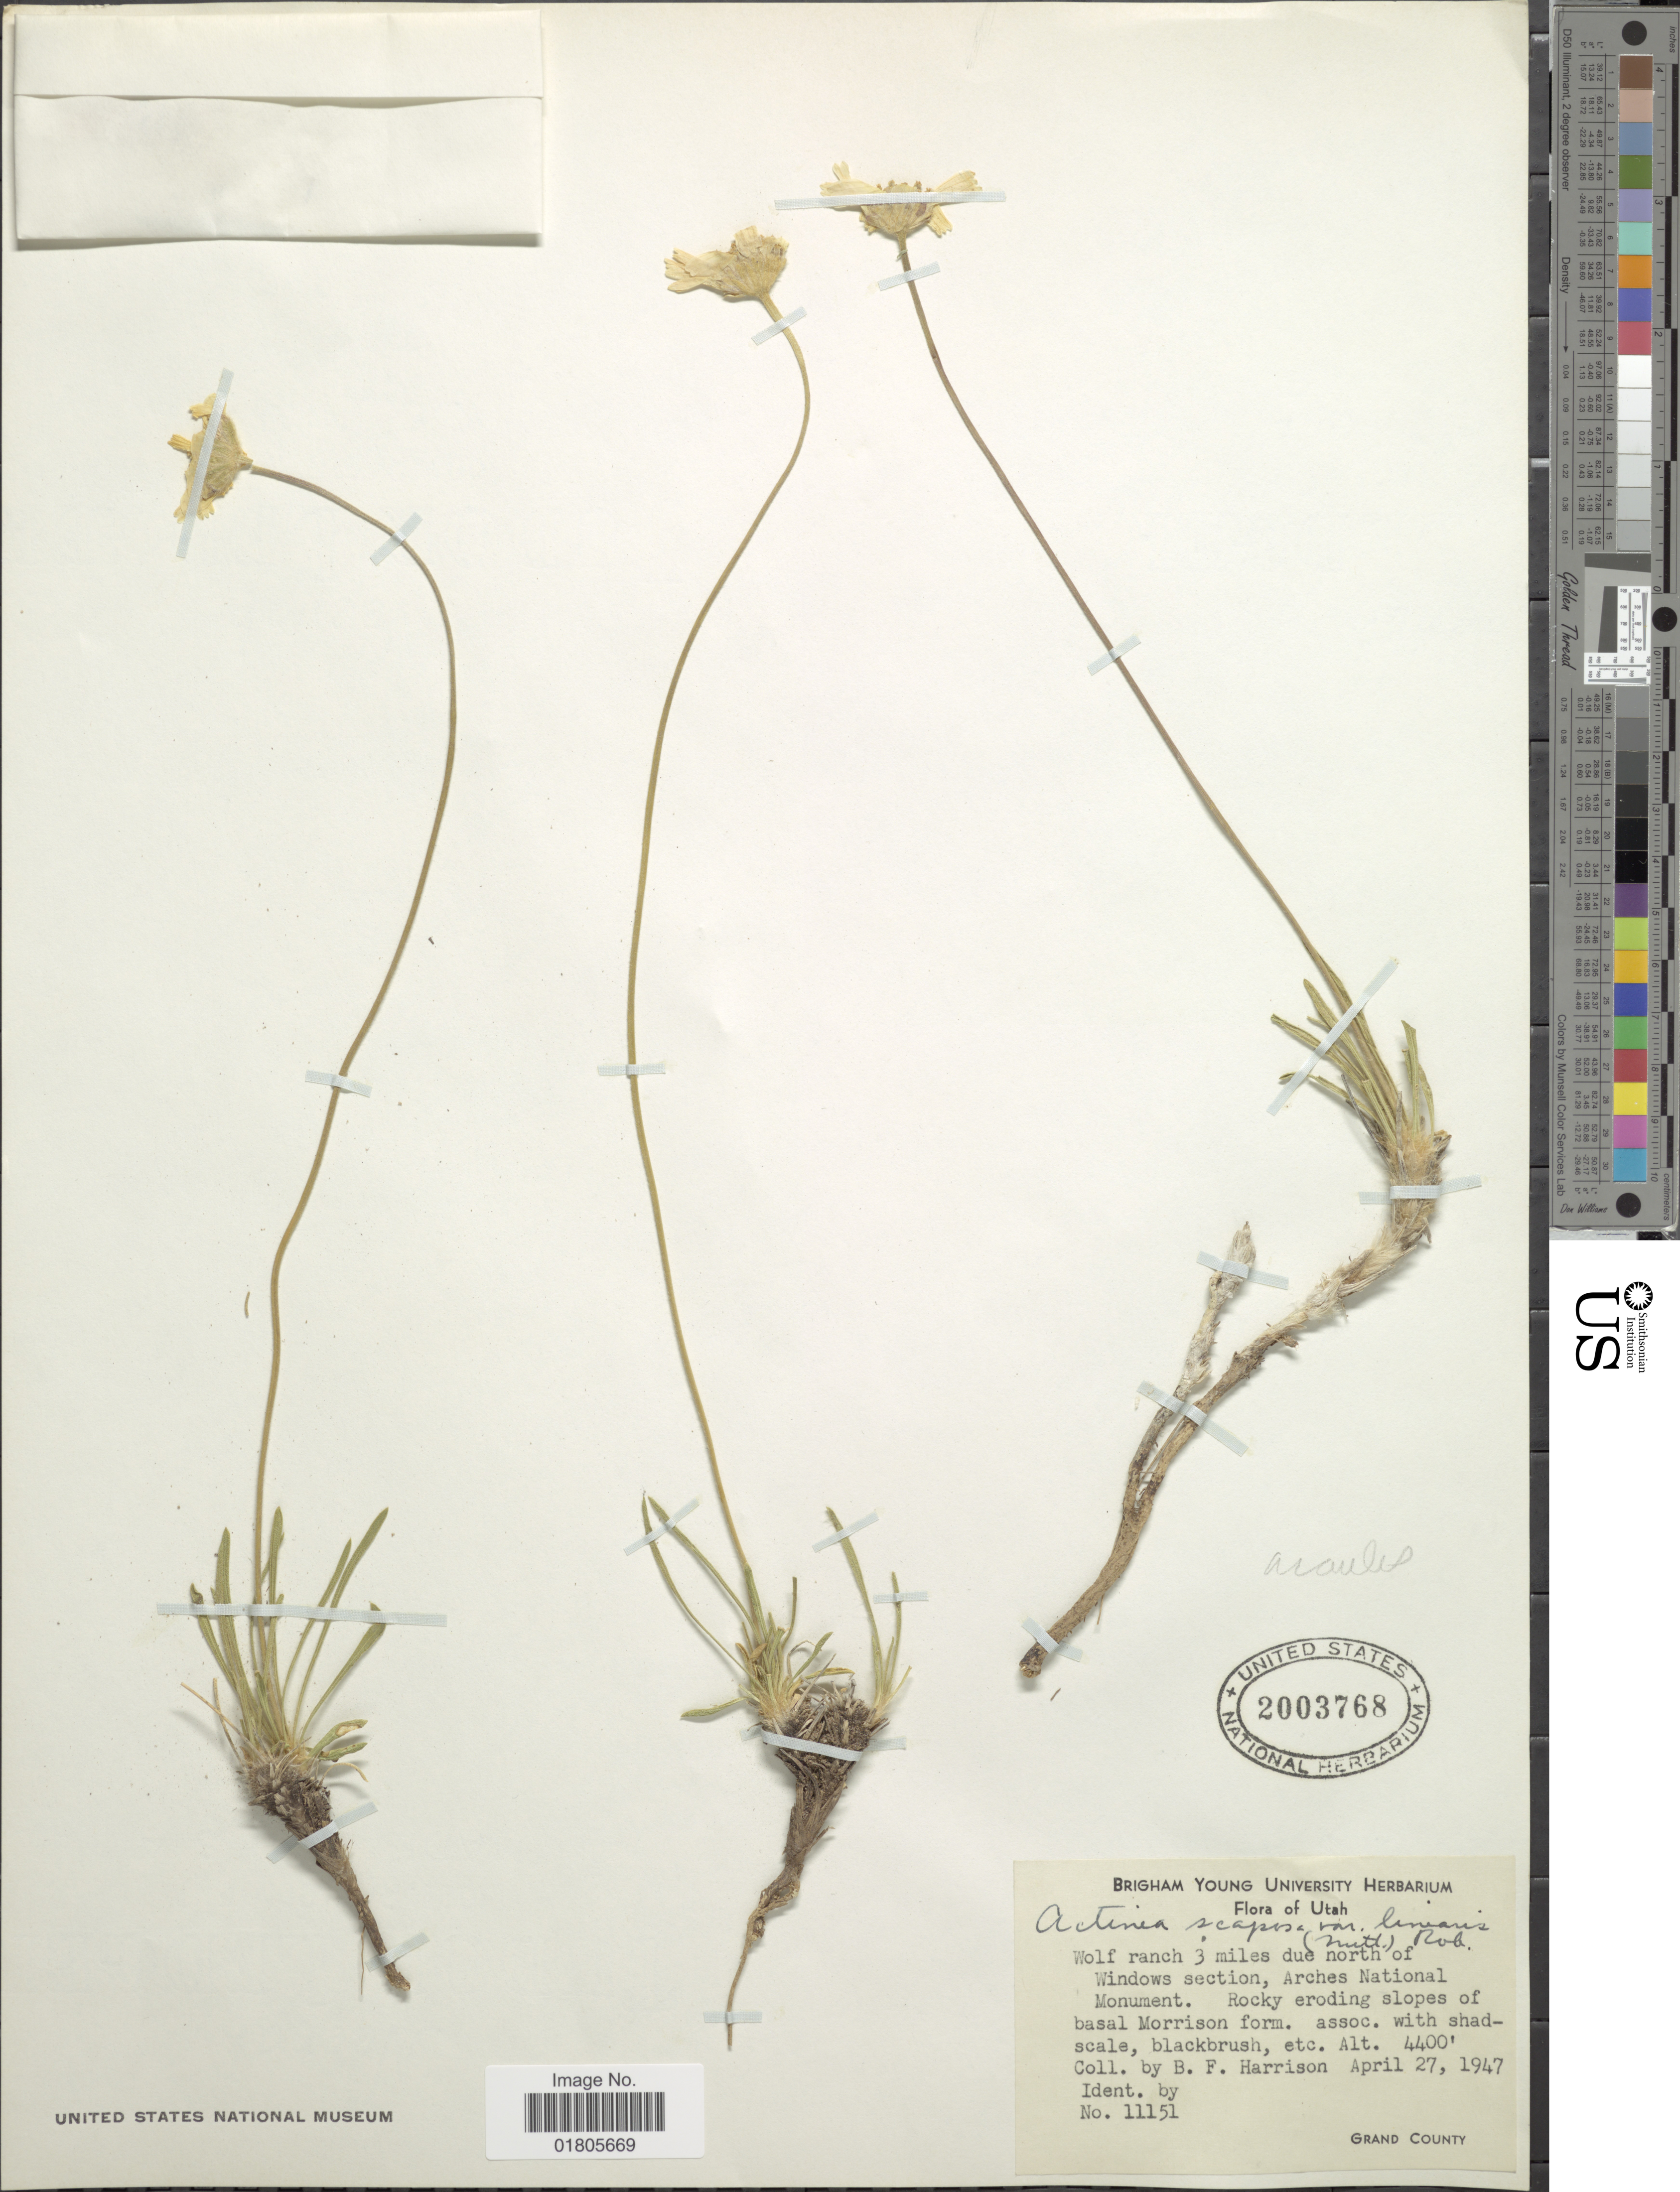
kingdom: Plantae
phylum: Tracheophyta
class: Magnoliopsida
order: Asterales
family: Asteraceae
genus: Actinea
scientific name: Actinea scaposa var. linearis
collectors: B. F. Harrison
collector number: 11151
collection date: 1947-04-27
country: United States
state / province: Utah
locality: Wolf ranch 3 miles due north of Windows section, Arches National Monument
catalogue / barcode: US 2003768